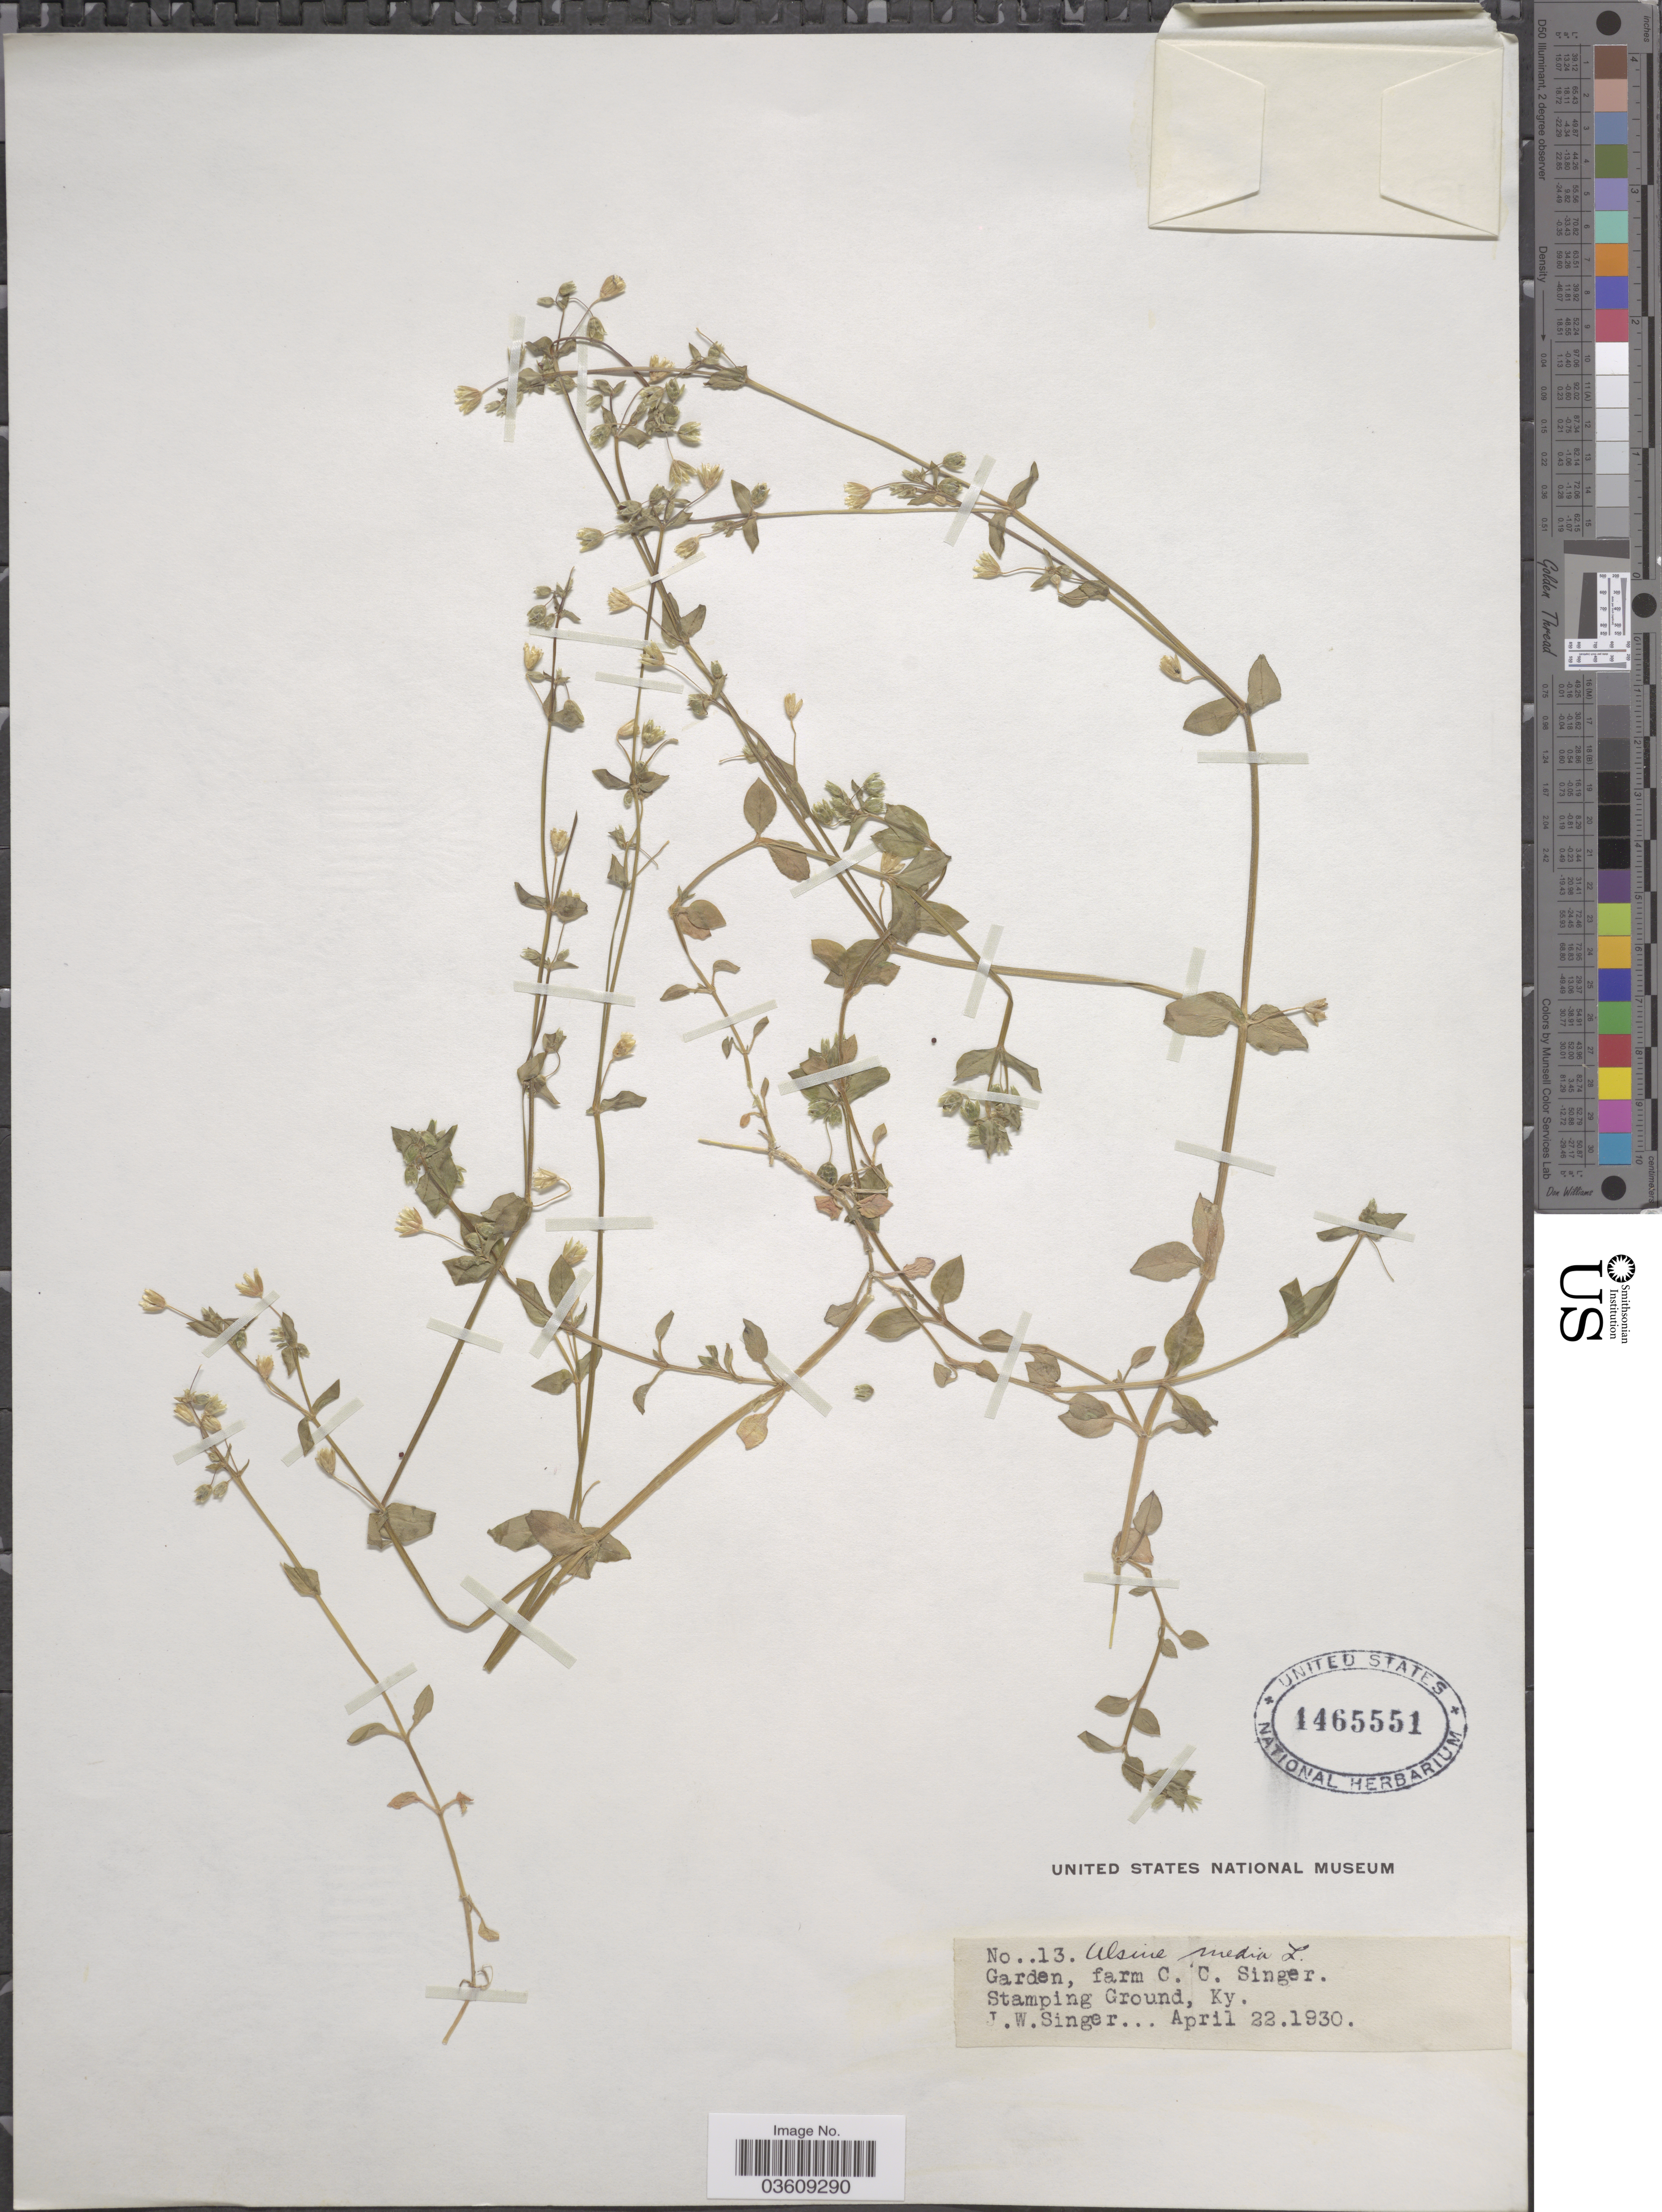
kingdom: Plantae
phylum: Tracheophyta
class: Magnoliopsida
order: Caryophyllales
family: Caryophyllaceae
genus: Stellaria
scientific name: Stellaria media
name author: (L.) Vill.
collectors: J. EW. Singer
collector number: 13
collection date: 1930-04-22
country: United States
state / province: Kentucky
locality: Garden, farm C.C. Singer. Stamping ground.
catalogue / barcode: US 1465551